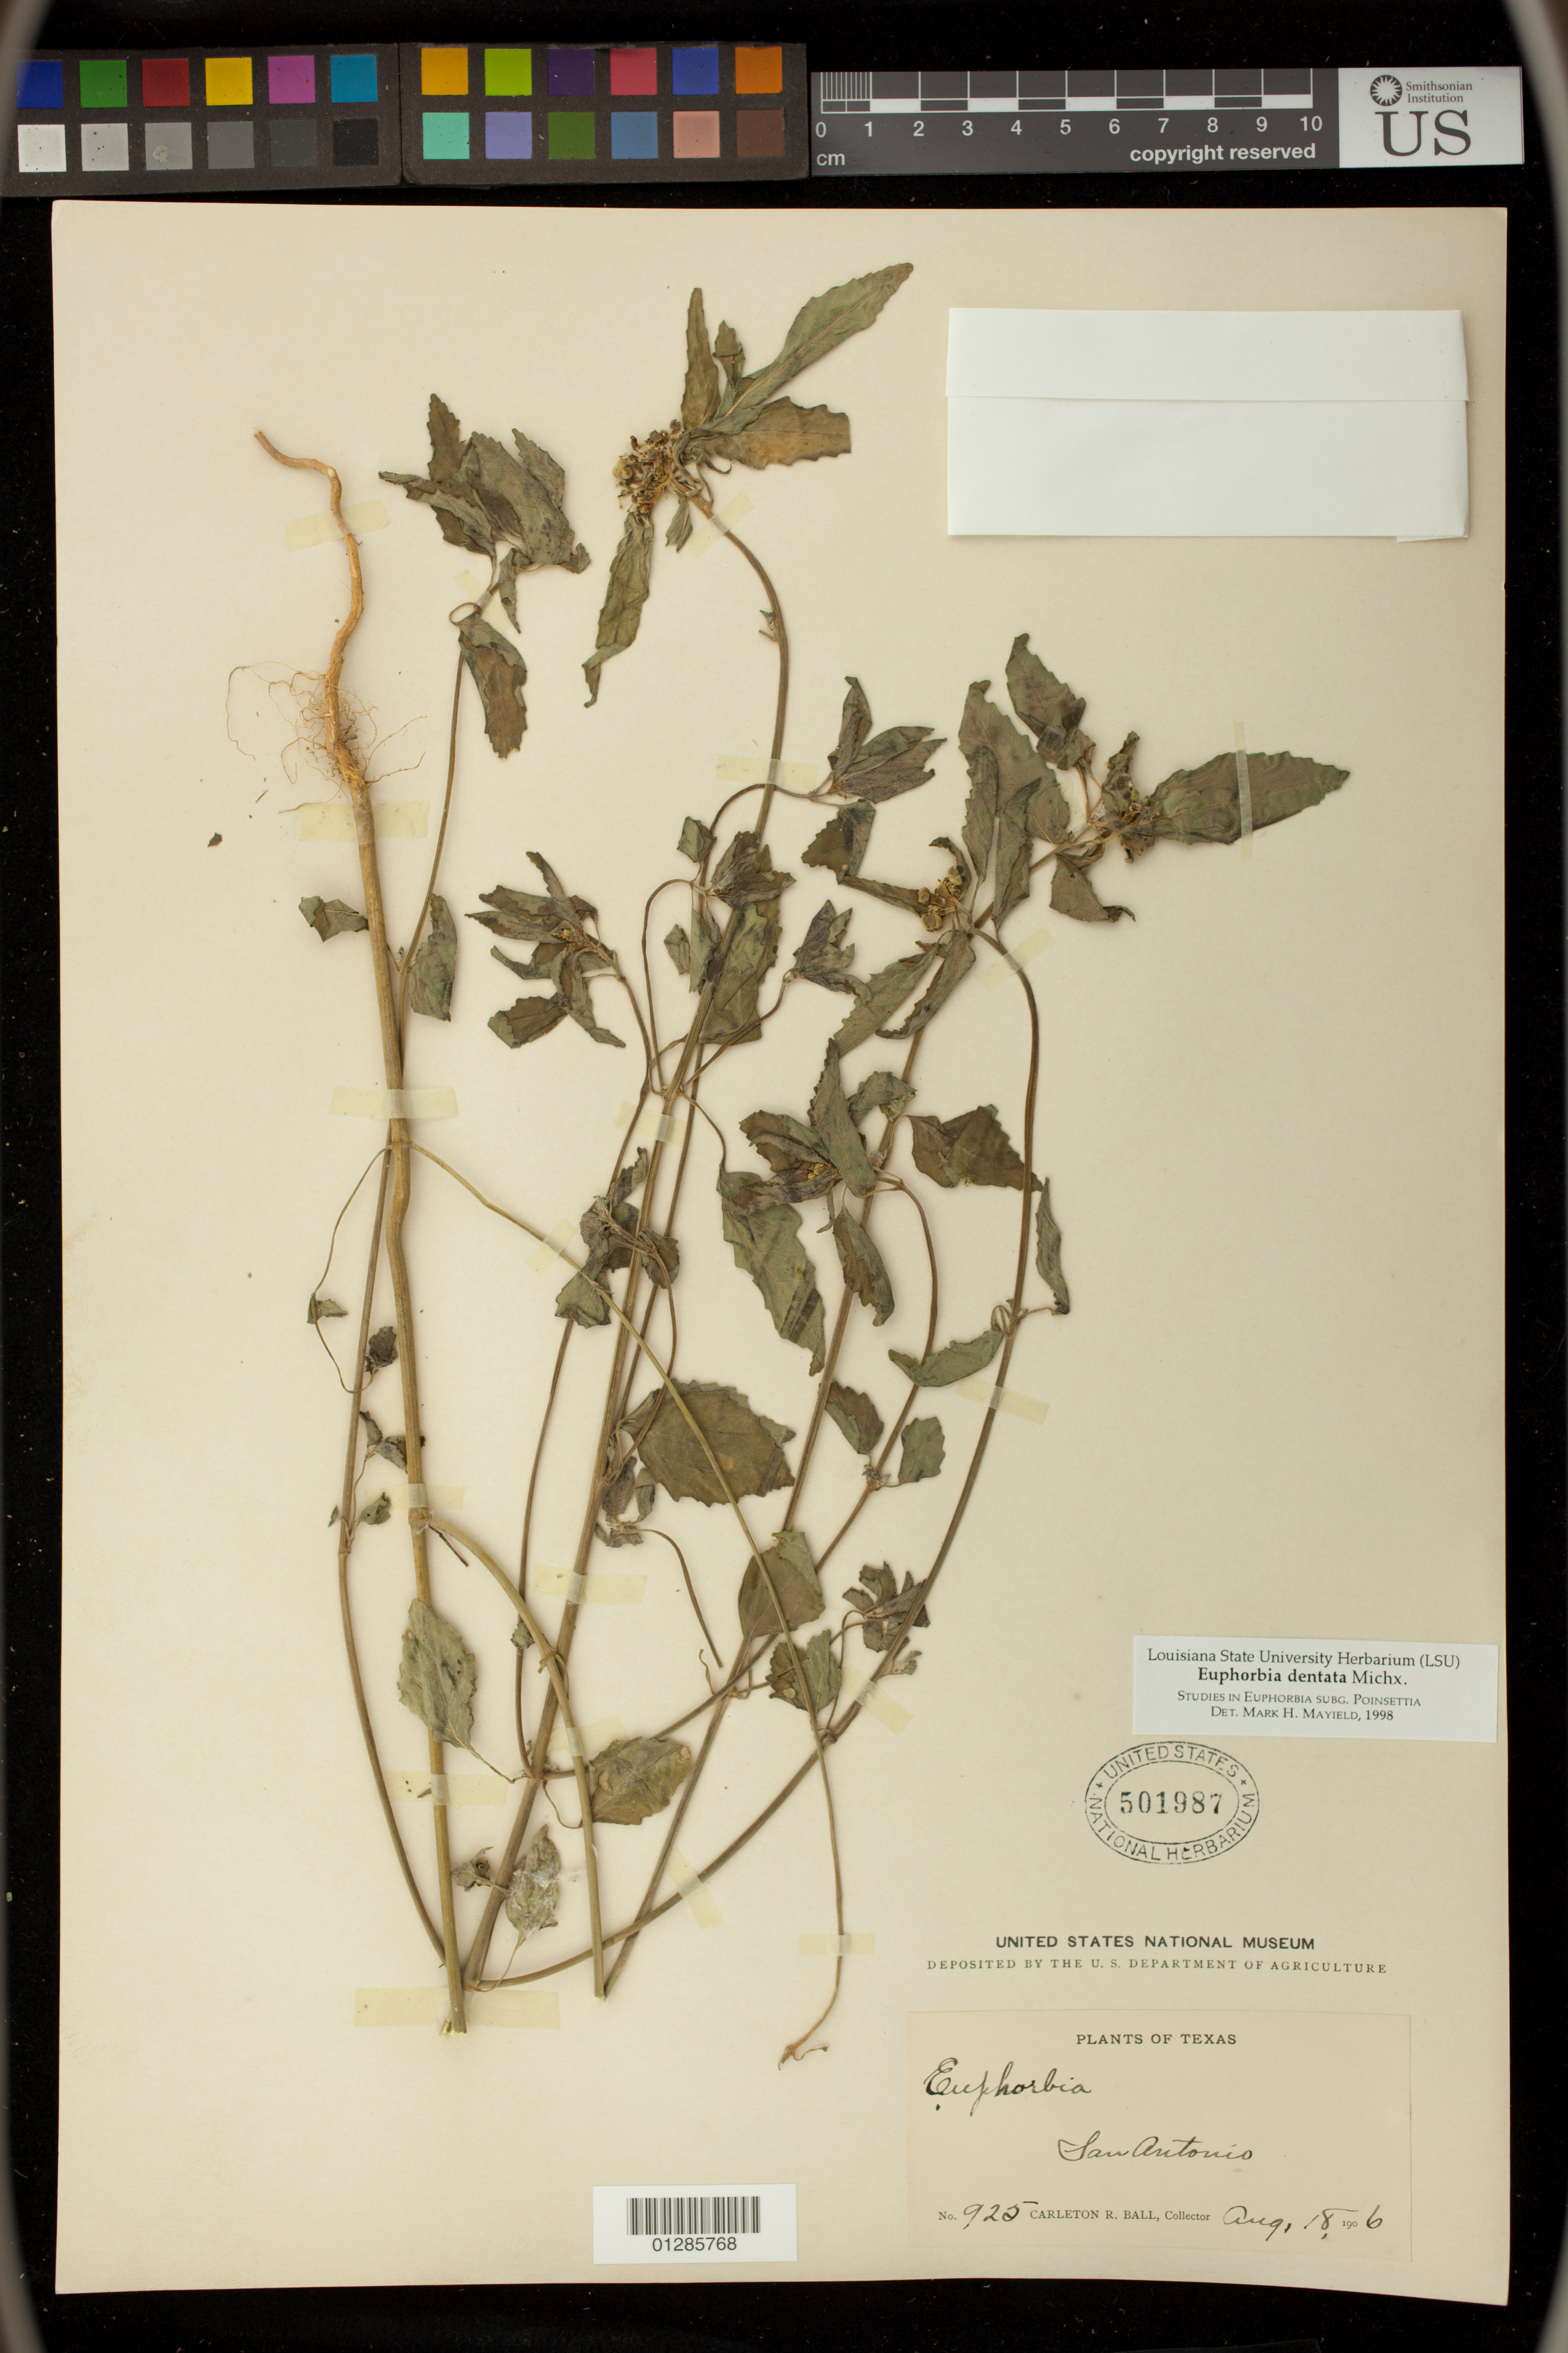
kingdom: Plantae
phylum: Tracheophyta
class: Magnoliopsida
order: Malpighiales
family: Euphorbiaceae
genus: Euphorbia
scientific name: Euphorbia dentata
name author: Michx.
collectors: C. R. Ball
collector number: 925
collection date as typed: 18 Aug 1906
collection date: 1906-08-18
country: United States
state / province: Texas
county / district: Bexar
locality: San antonio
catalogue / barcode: US 501987